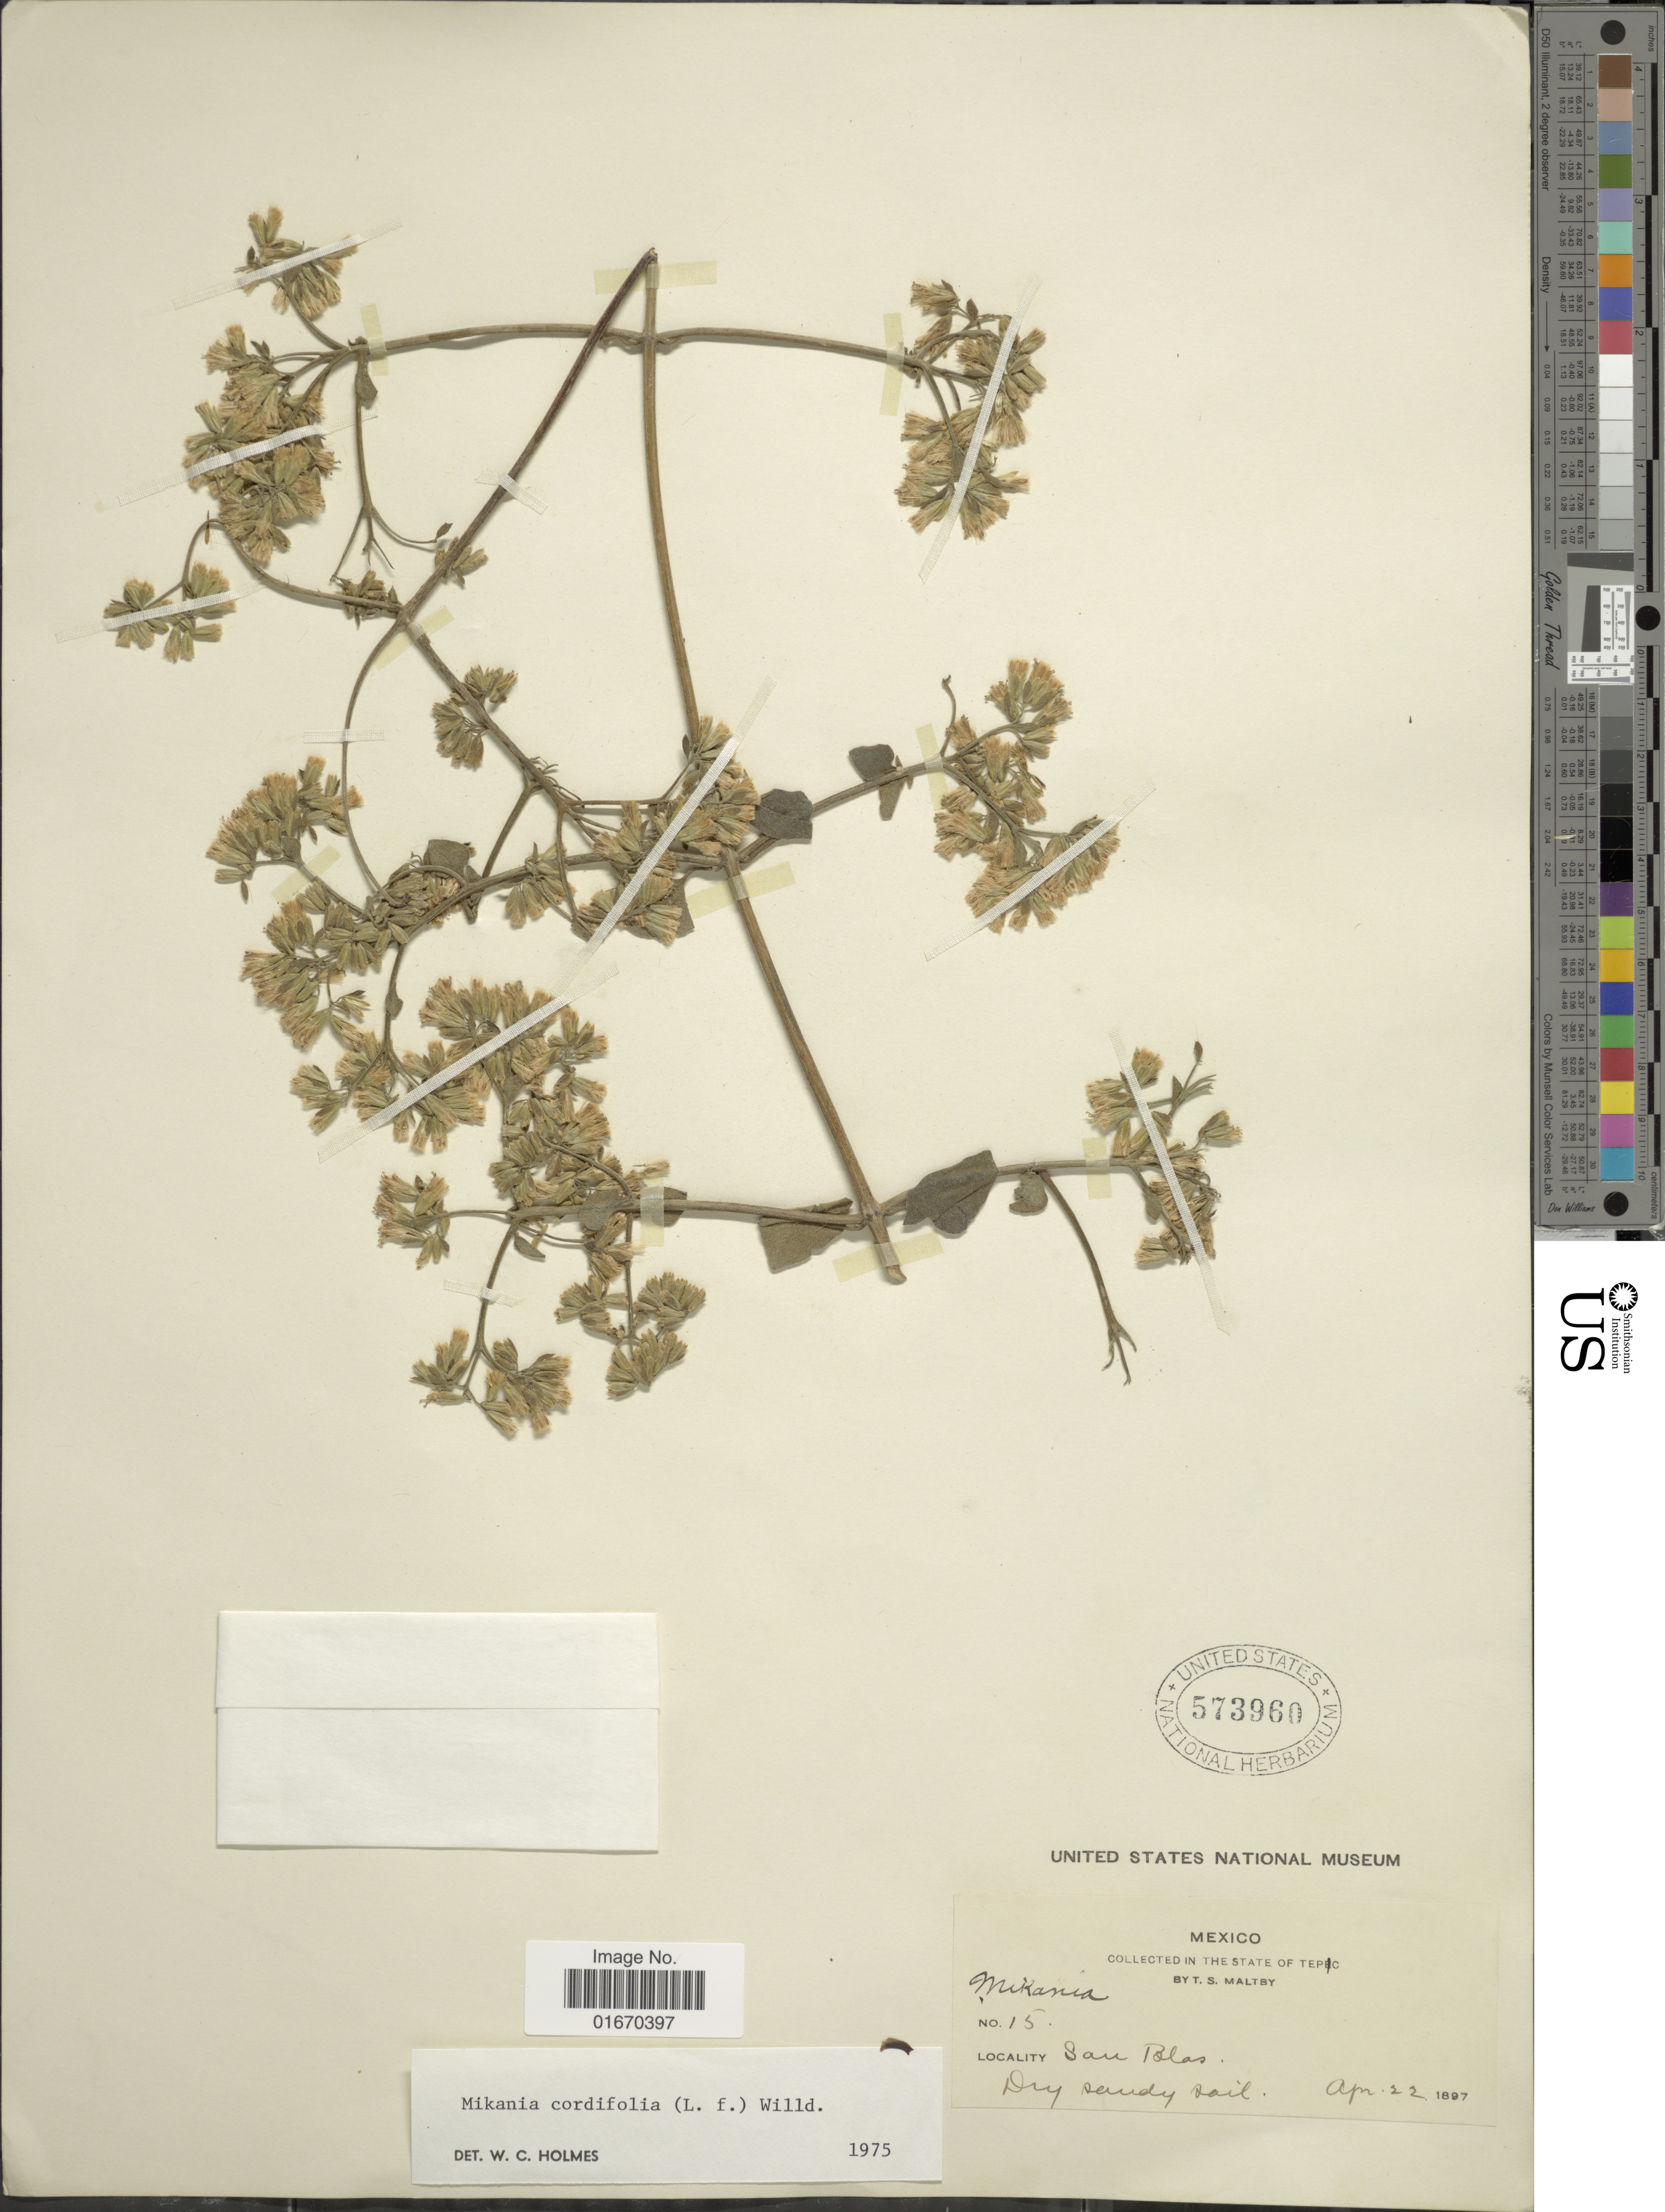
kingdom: Plantae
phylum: Tracheophyta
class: Magnoliopsida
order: Asterales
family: Asteraceae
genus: Mikania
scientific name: Mikania cordifolia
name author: Kunth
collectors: T. S. Maltby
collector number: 15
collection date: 1897-04-22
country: Mexico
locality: State of Tepic, San Blas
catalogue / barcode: US 573960